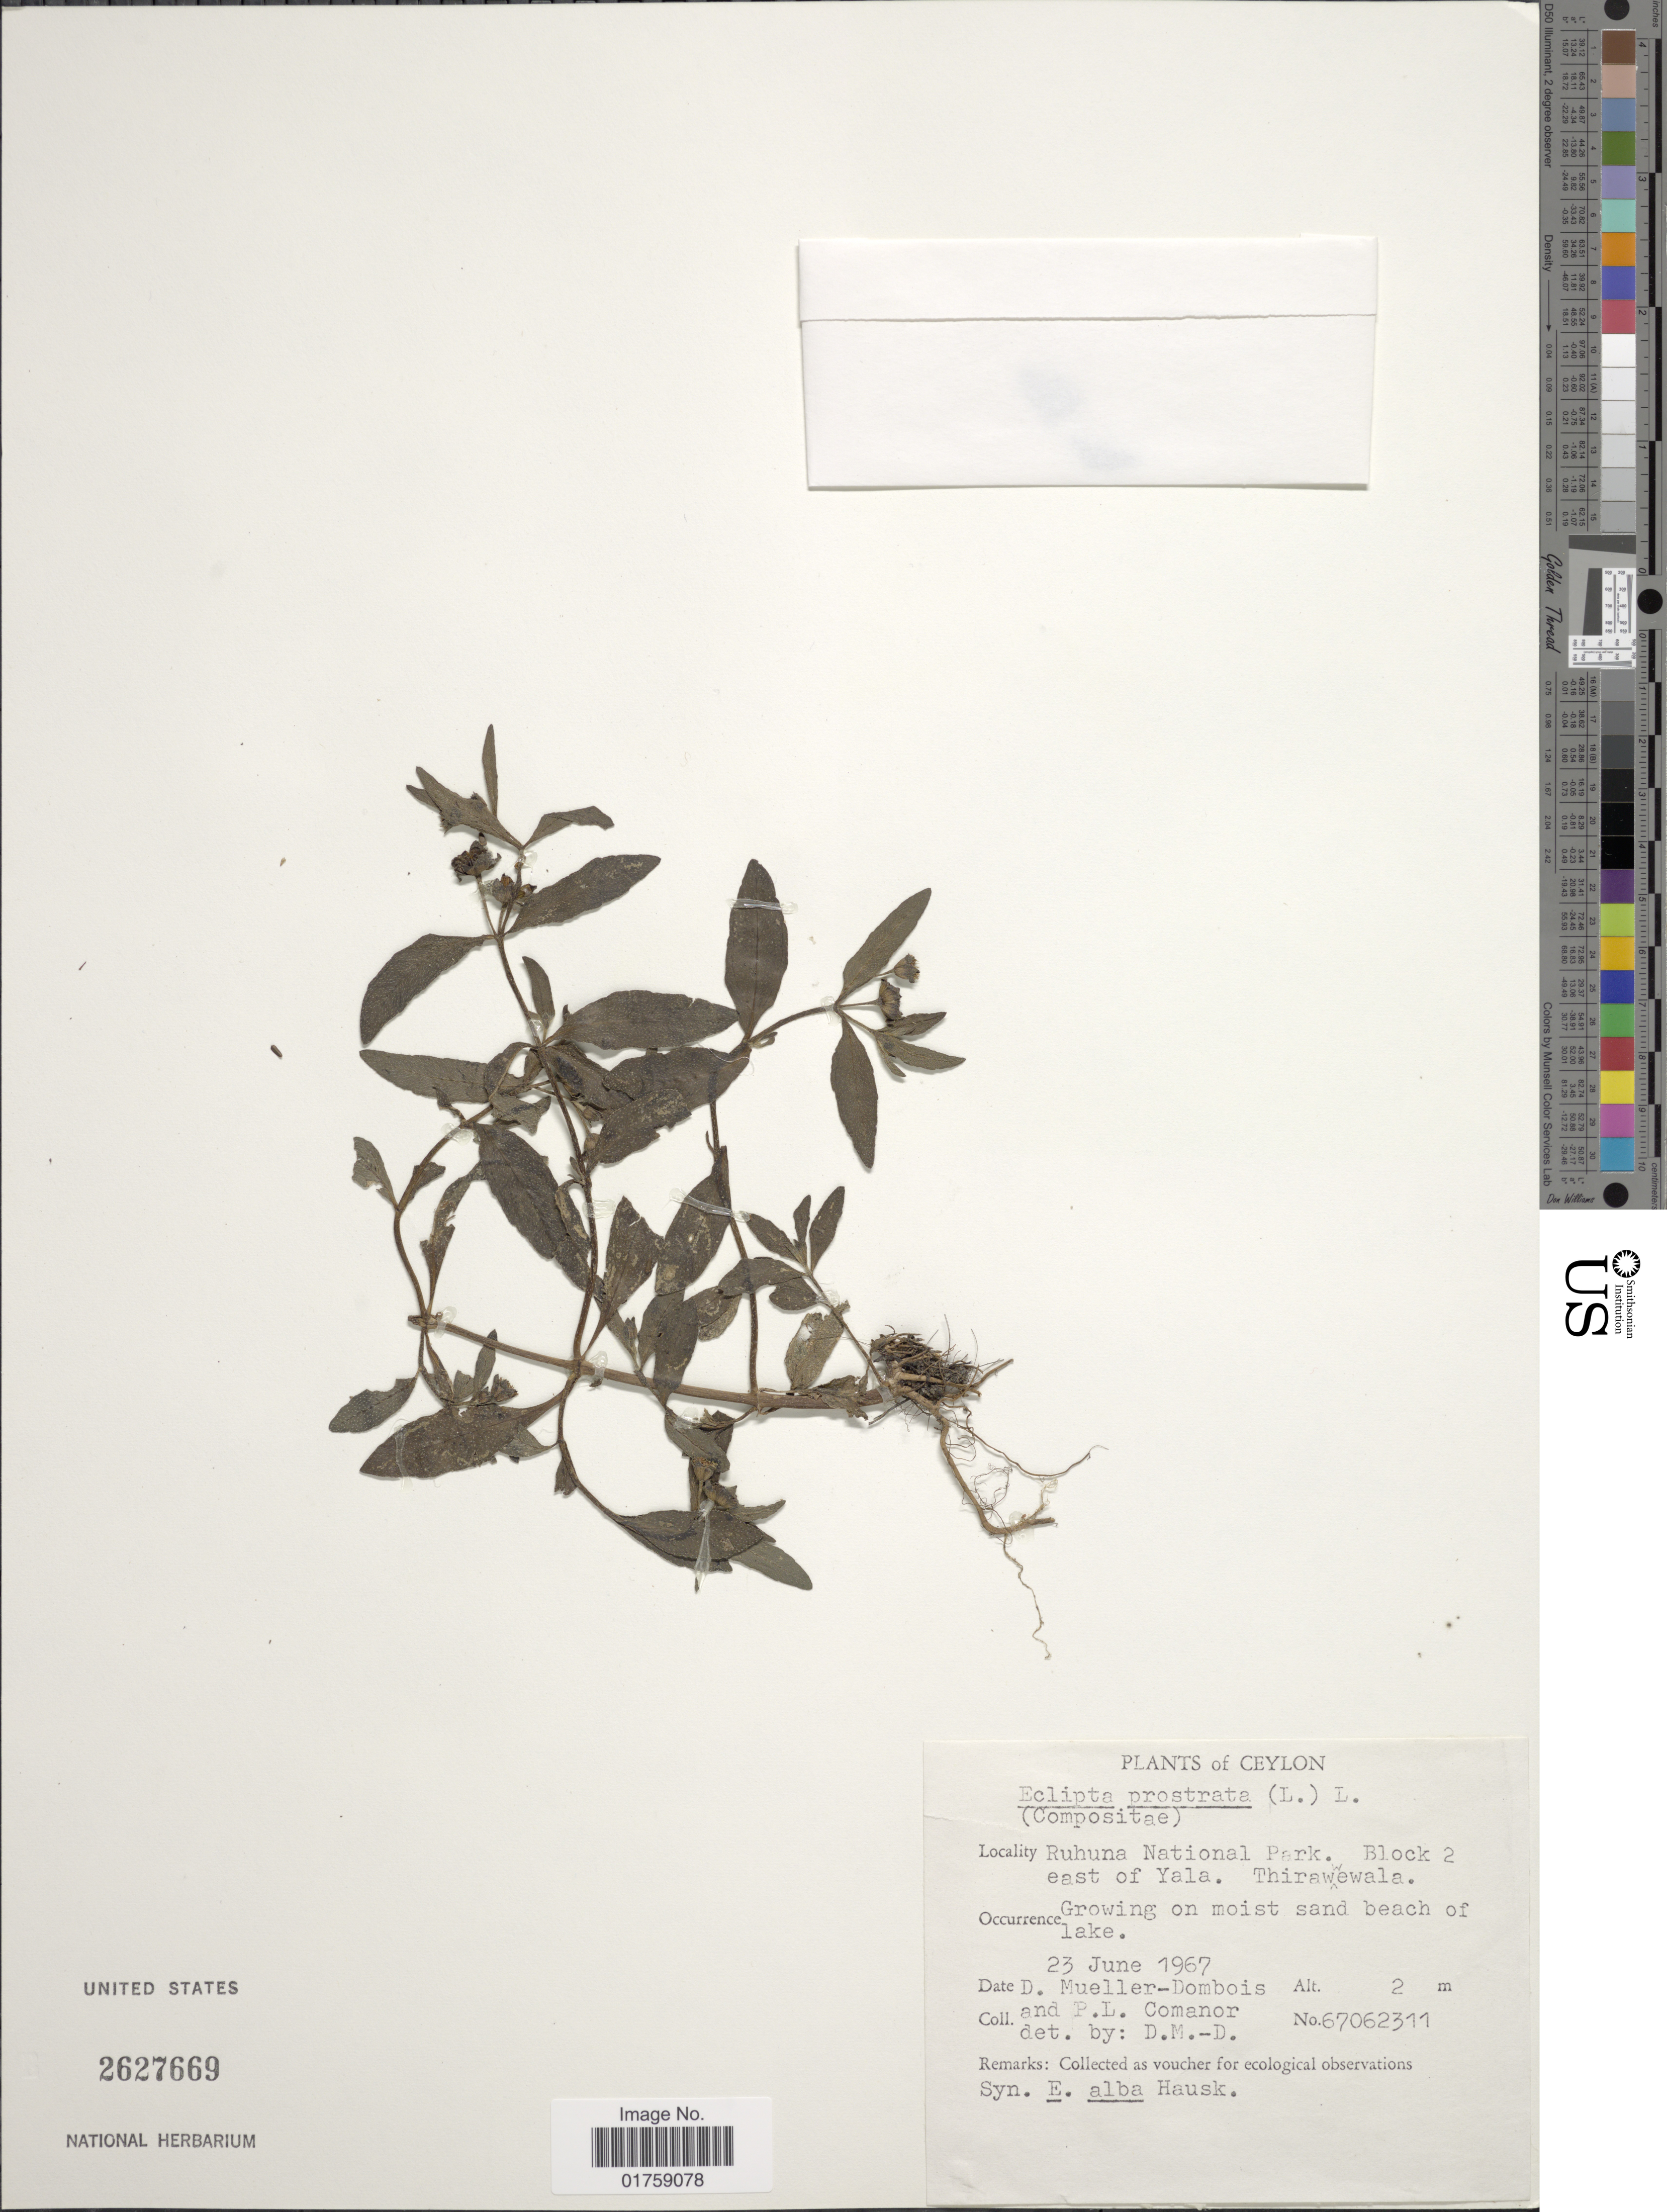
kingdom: Plantae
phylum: Tracheophyta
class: Magnoliopsida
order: Asterales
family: Asteraceae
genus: Eclipta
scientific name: Eclipta prostrata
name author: (L.) L.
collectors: D. Mueller-Dombois & P. Comanor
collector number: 67062311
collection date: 1967-06-23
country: Sri Lanka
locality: Ceylon. Ruhuna National Park, Block 2 east of Yala. Thirawwewala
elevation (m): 2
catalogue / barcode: US 2627669